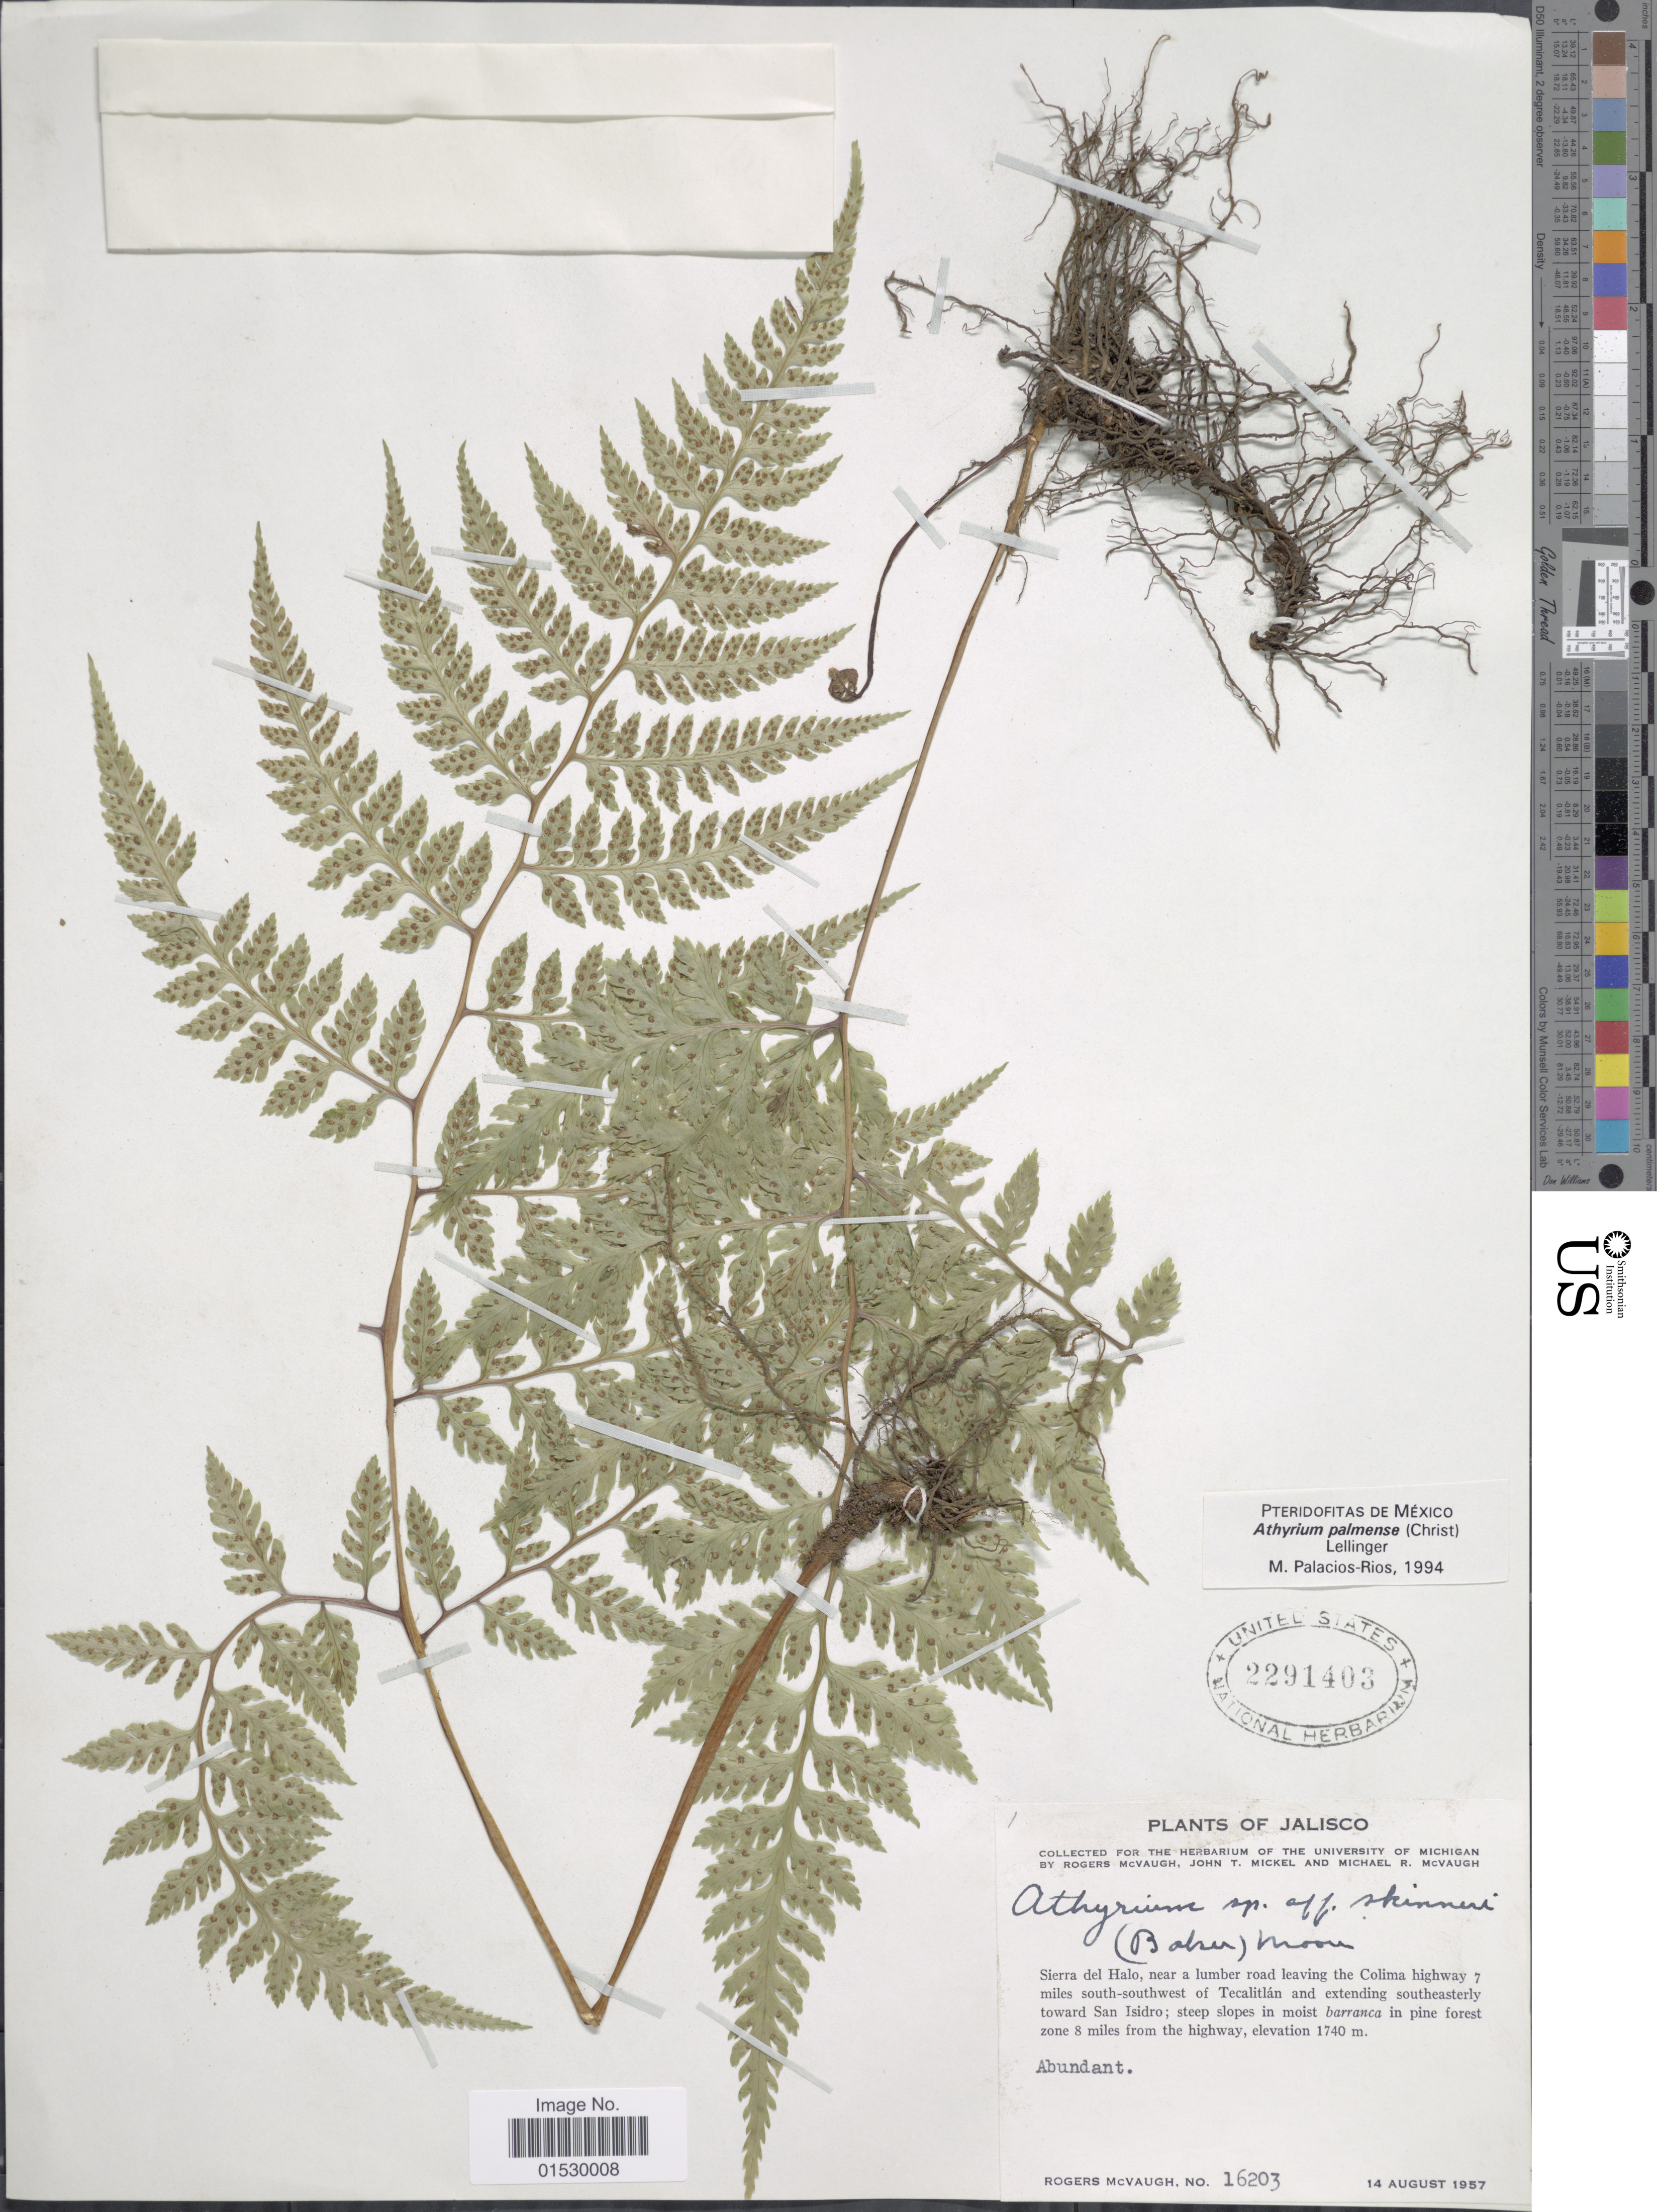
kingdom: Plantae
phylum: Tracheophyta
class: Polypodiopsida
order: Polypodiales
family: Athyriaceae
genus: Athyrium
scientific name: Athyrium palmense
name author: (Christ) Lellinger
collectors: R. McVaugh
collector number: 16203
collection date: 1957-08-14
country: Mexico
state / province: Jalisco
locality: Sierra del Halo, near a lumber road leaving the Colima highway 7 miles south-southwest of Tecalitlan and extending southeasterly toward San Isidro; steep slopes in moist barranca in pine forest zone 8 miles from the highway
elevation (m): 1740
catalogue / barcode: US 2291403